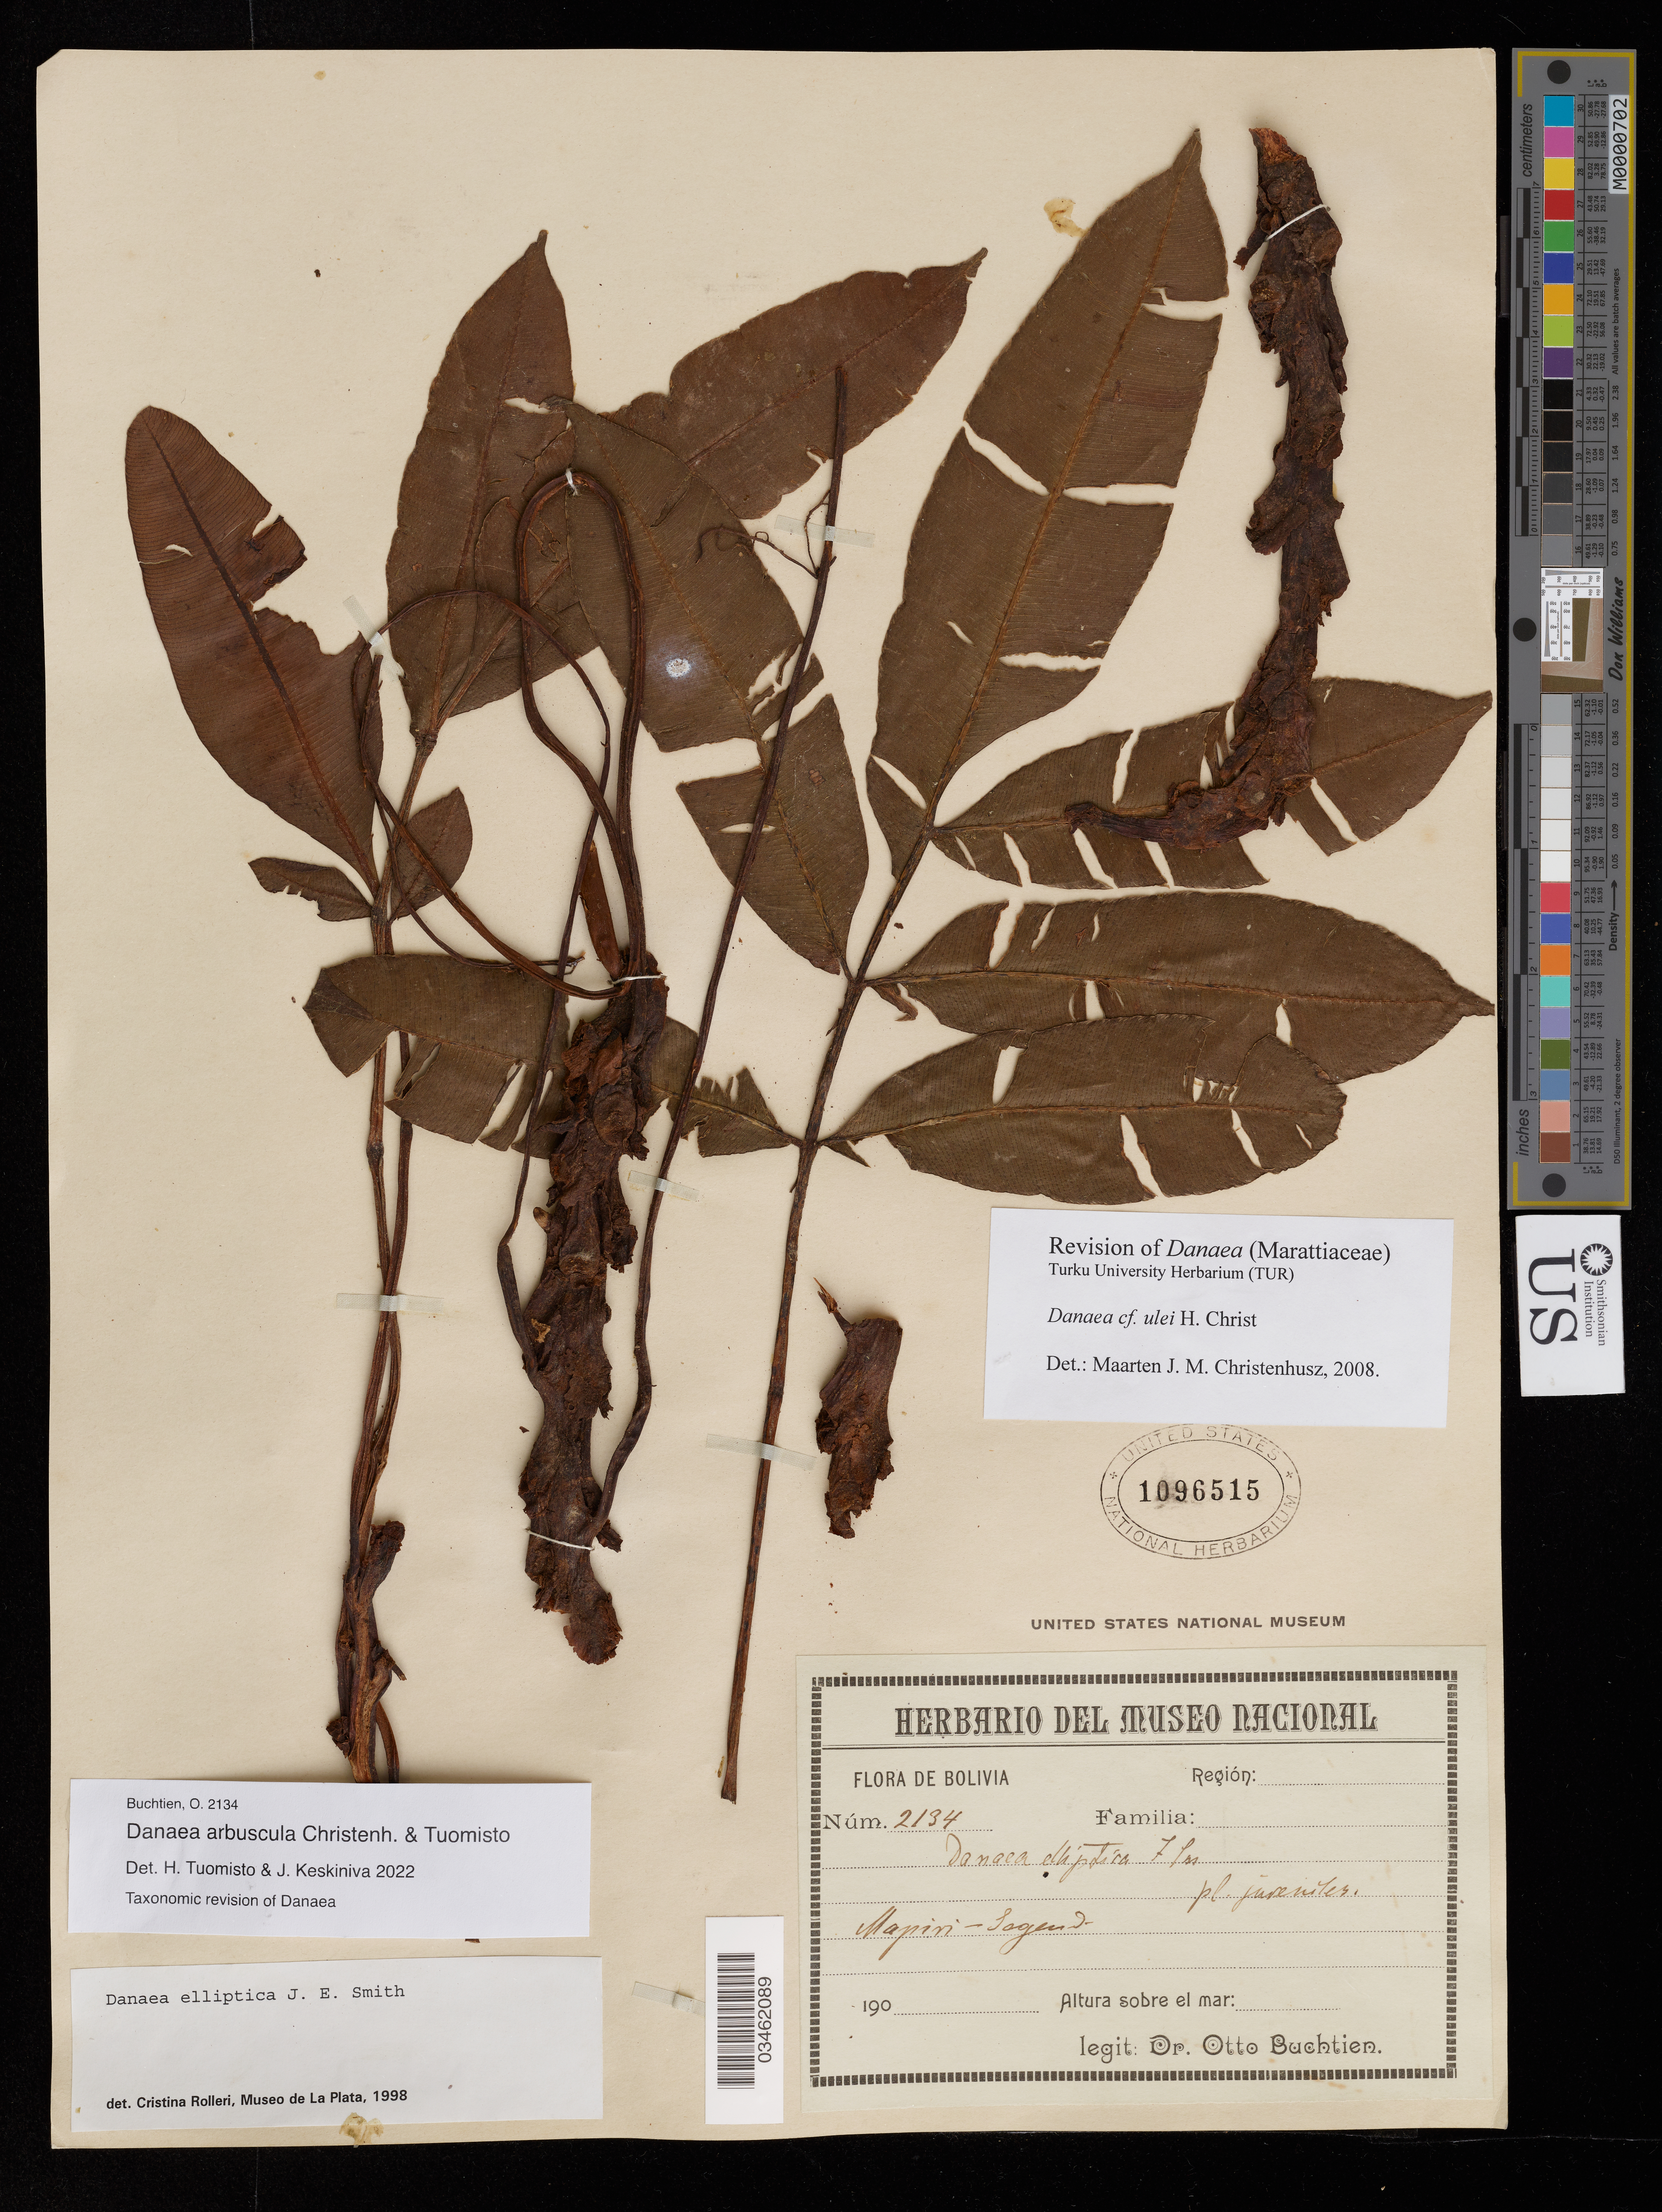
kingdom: Plantae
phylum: Tracheophyta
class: Polypodiopsida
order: Marattiales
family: Marattiaceae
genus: Danaea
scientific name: Danaea arbuscula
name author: Christenh. & Tuomisto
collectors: O. Buchtien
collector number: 2134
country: Bolivia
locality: Mapiri - Sagund*.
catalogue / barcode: US 1096515